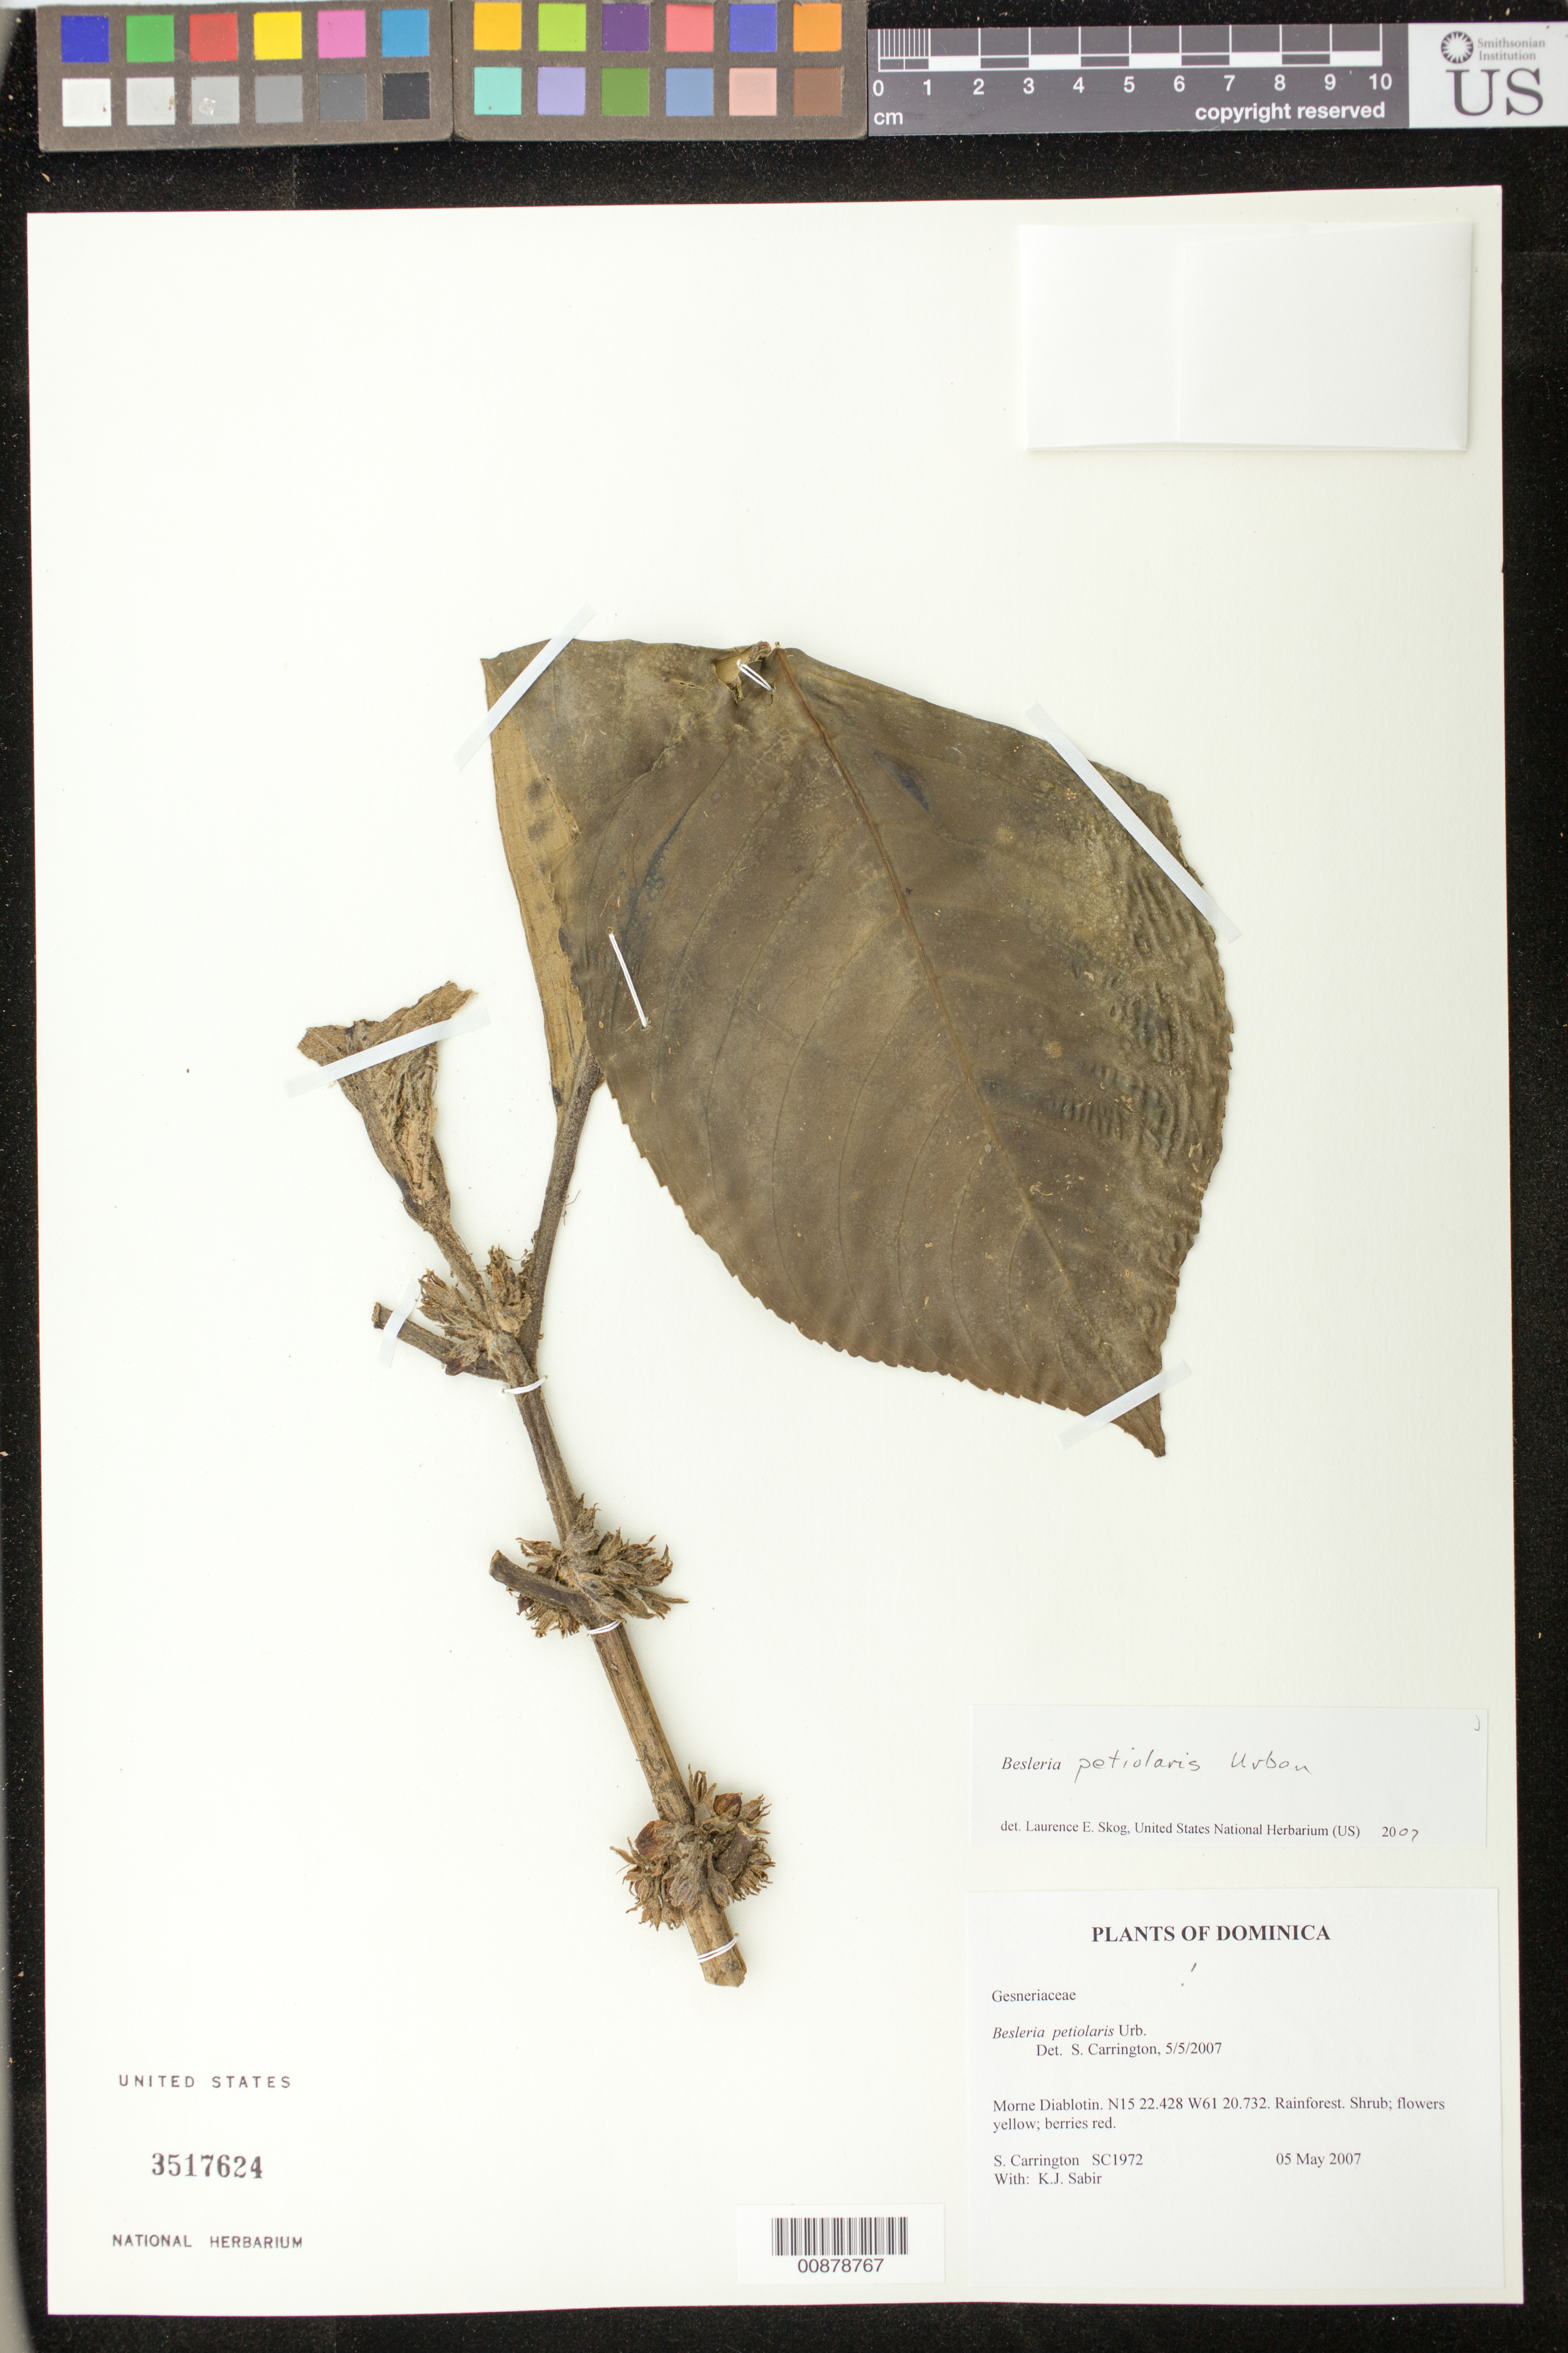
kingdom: Plantae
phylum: Tracheophyta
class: Magnoliopsida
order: Lamiales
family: Gesneriaceae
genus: Besleria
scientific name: Besleria petiolaris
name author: (Griseb.) Urb.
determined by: Skog, Laurence E.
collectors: C. M. S. Carrington & K. Sabir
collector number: SC 1972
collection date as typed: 05 May 2007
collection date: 2007-05-05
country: Dominica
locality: Morne Diablotin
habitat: Rainforest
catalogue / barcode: US 3517624